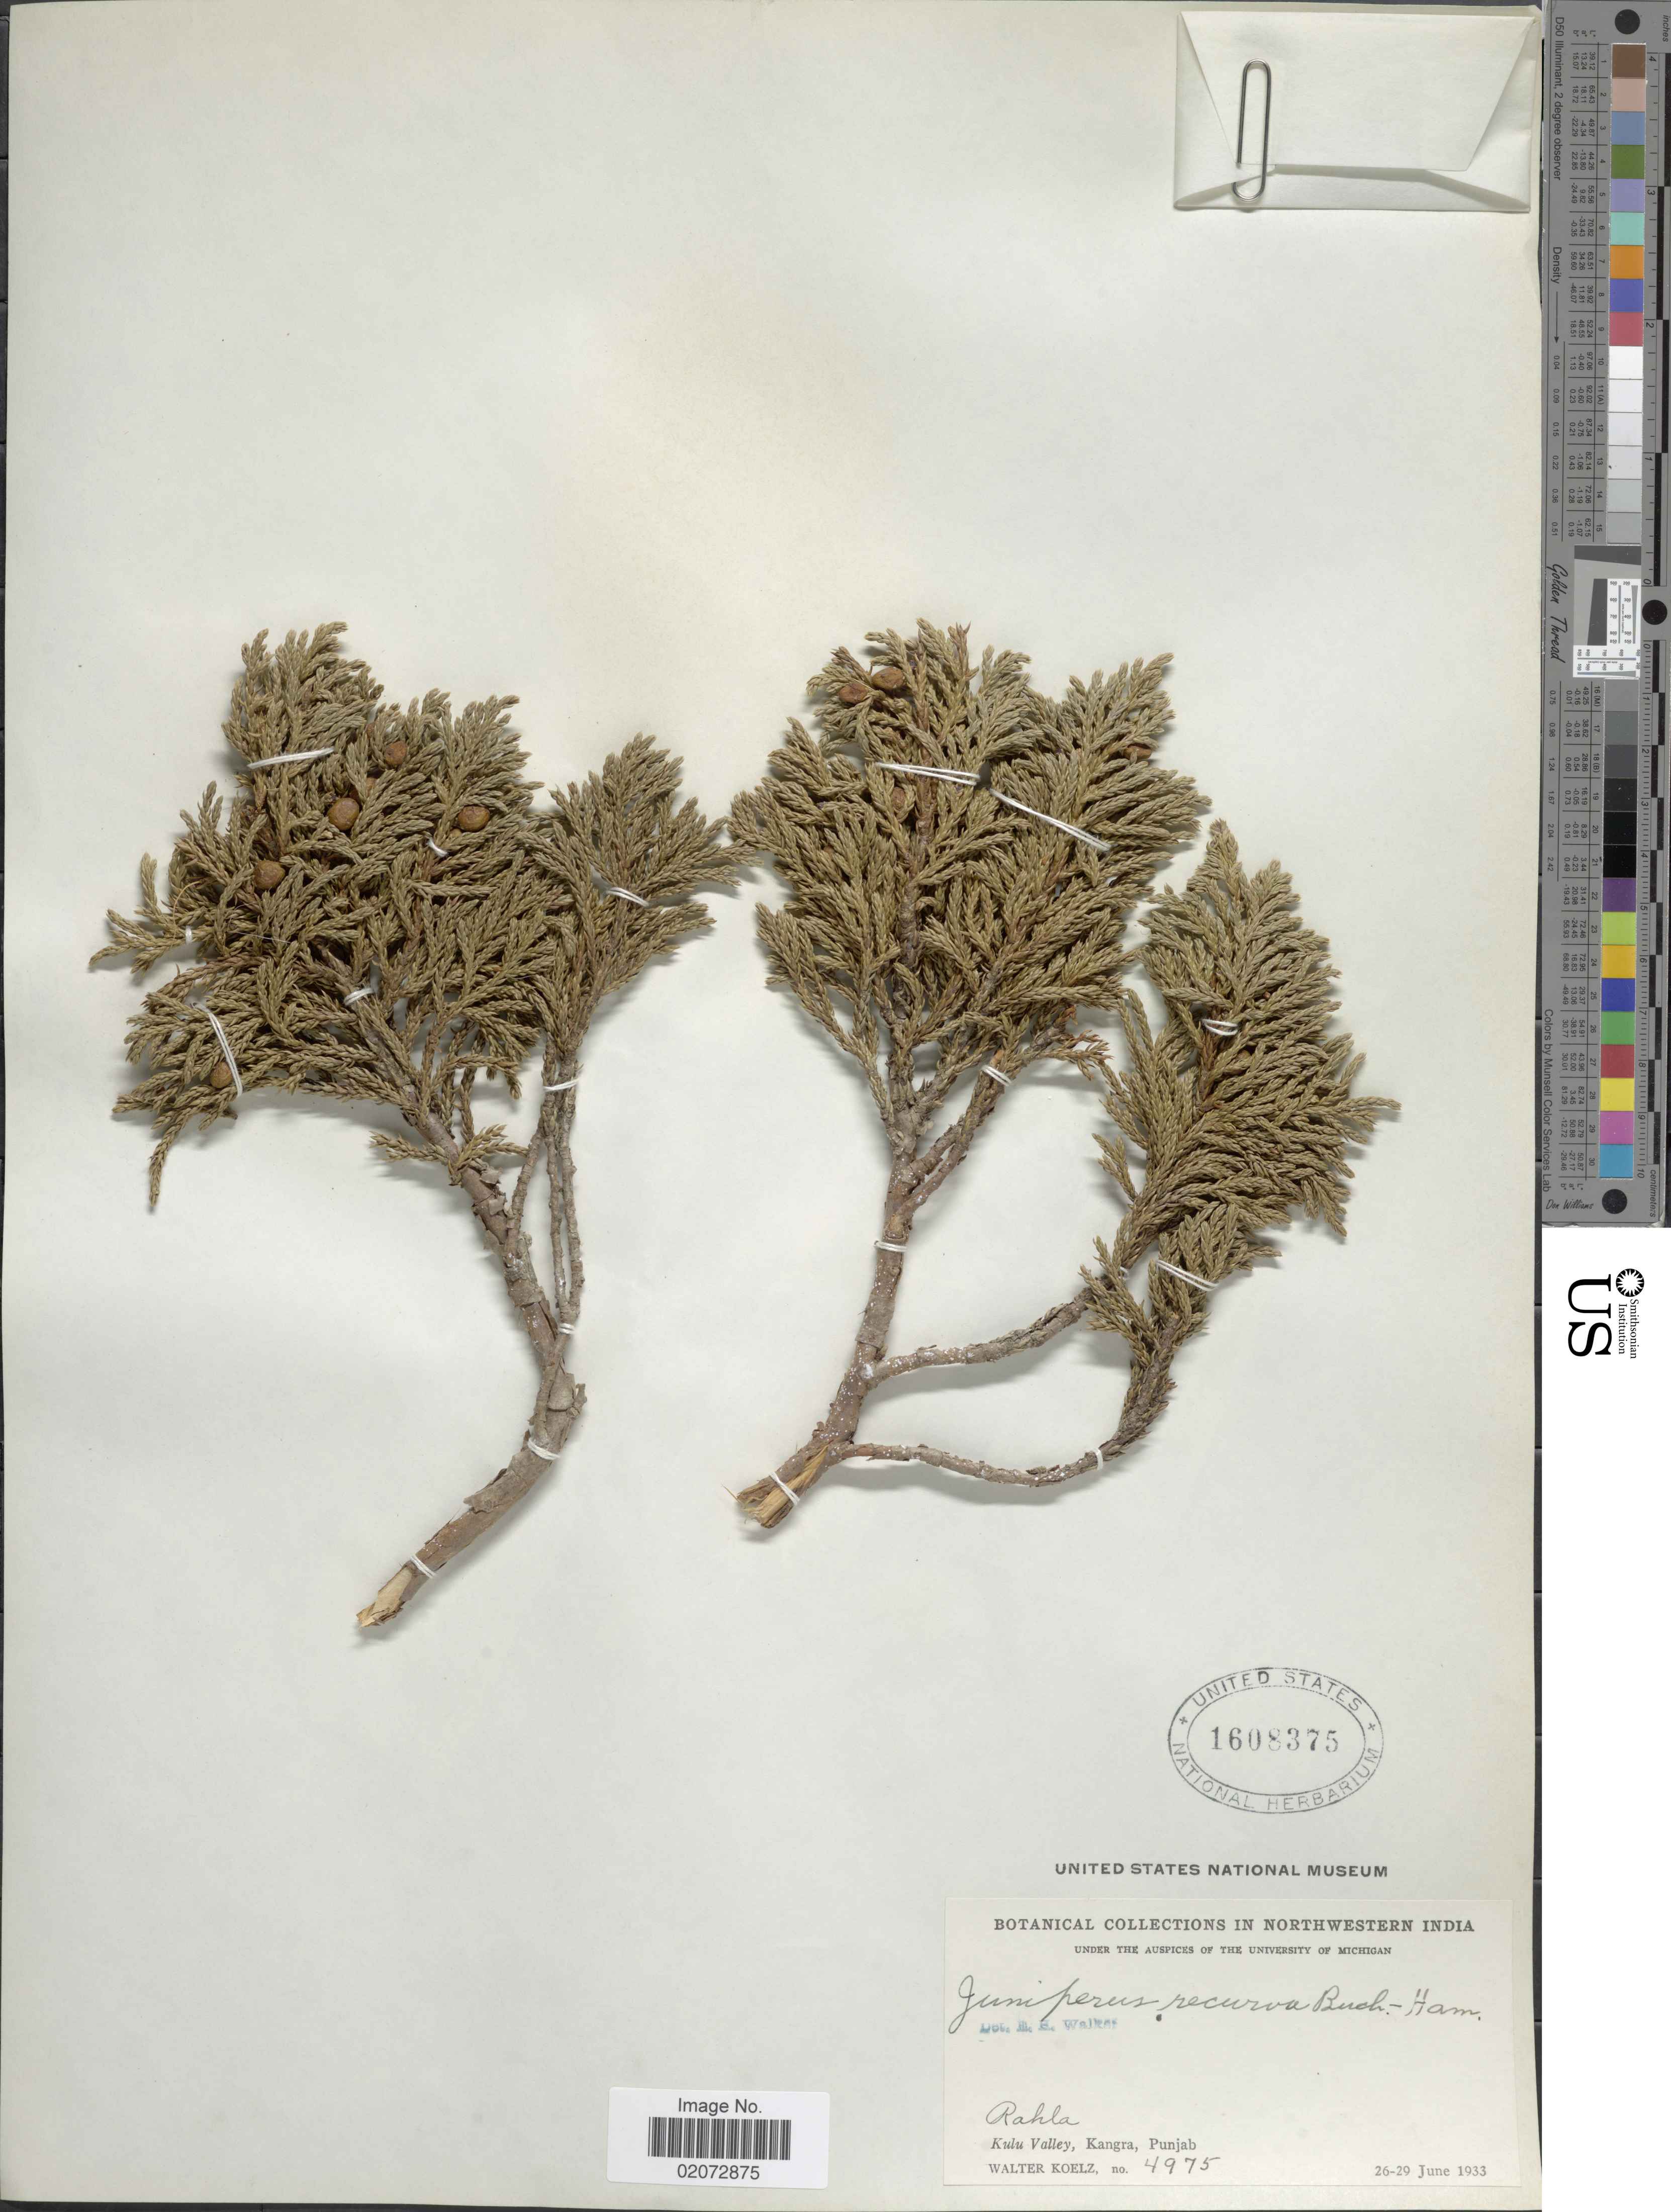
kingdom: Plantae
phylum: Tracheophyta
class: Pinopsida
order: Pinales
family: Cupressaceae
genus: Juniperus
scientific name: Juniperus recurva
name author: Buch.-Ham. ex D. Don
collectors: W. N. Koelz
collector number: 4975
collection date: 1933-06-26/1933-06-29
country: India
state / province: Punjab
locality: Rahla, Kulu Valley, Kangra, Punjab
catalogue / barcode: US 1608375